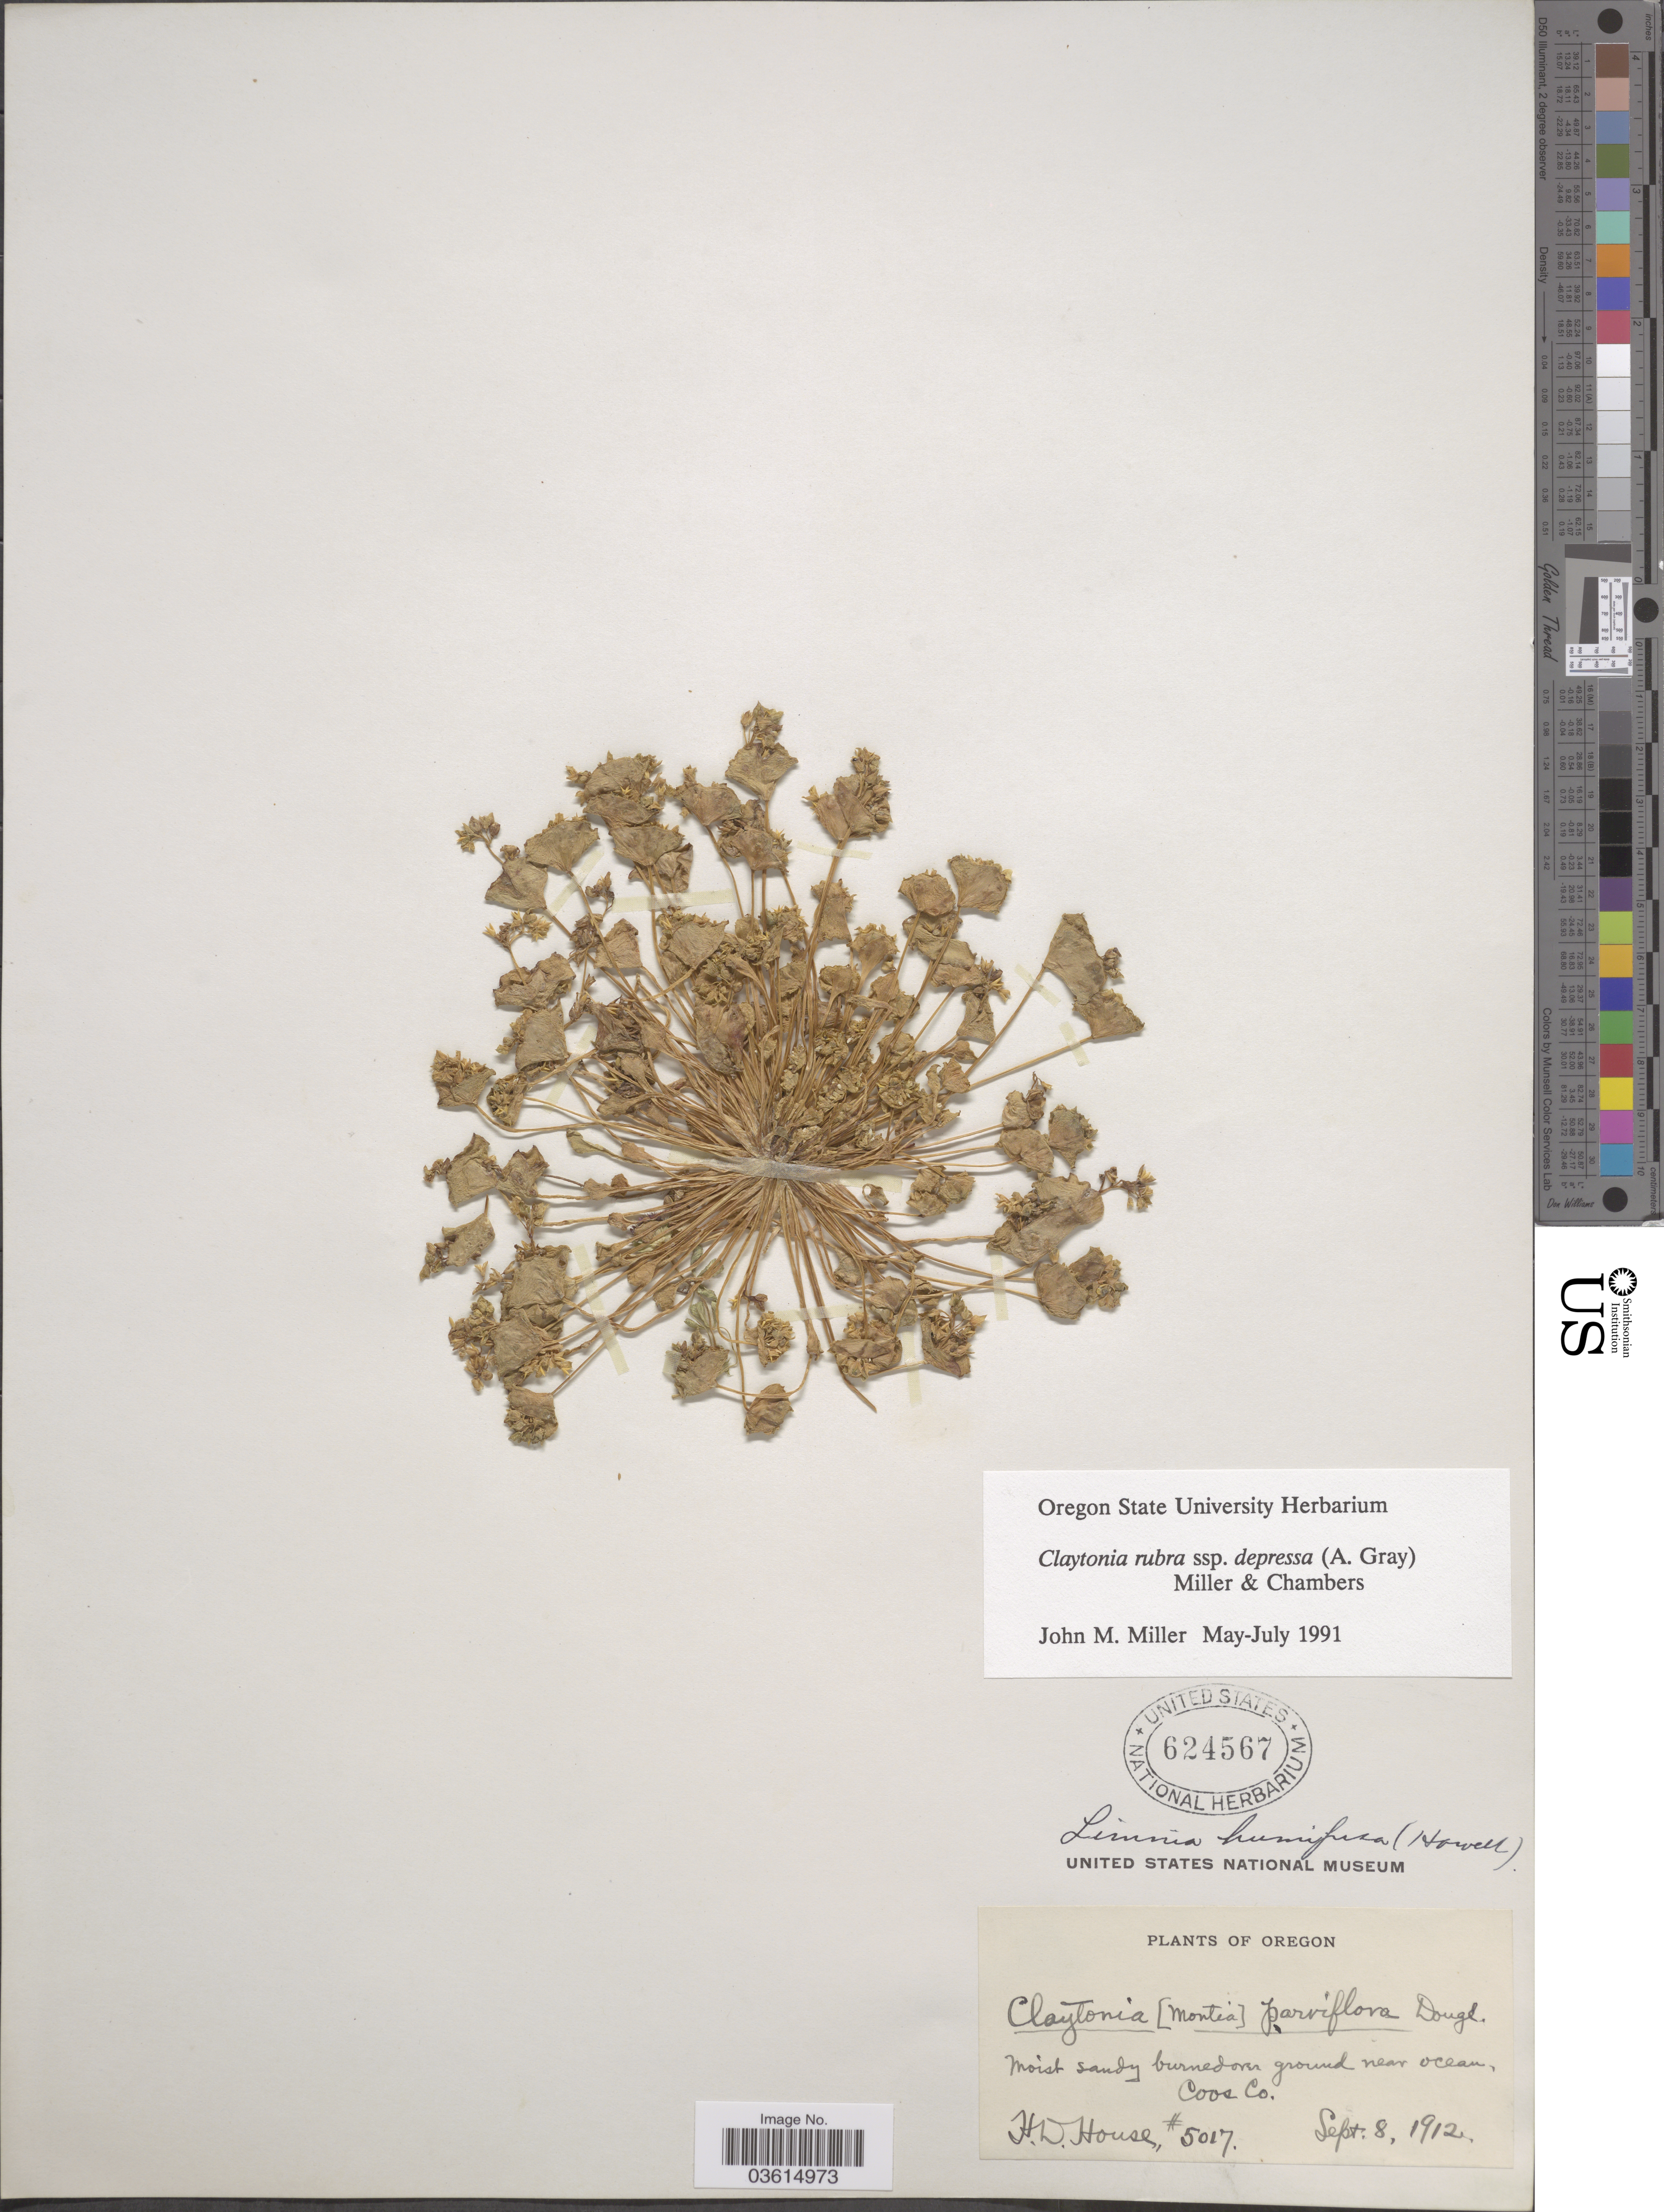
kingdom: Plantae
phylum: Tracheophyta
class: Magnoliopsida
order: Caryophyllales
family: Montiaceae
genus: Claytonia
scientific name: Claytonia rubra subsp. depressa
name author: (A. Gray) Mill. & Chambers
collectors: H. D. House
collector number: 5017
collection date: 1912-09-08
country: United States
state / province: Oregon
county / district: Coos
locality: Burnedover ground near ocean, Coos Co.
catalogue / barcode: US 624567